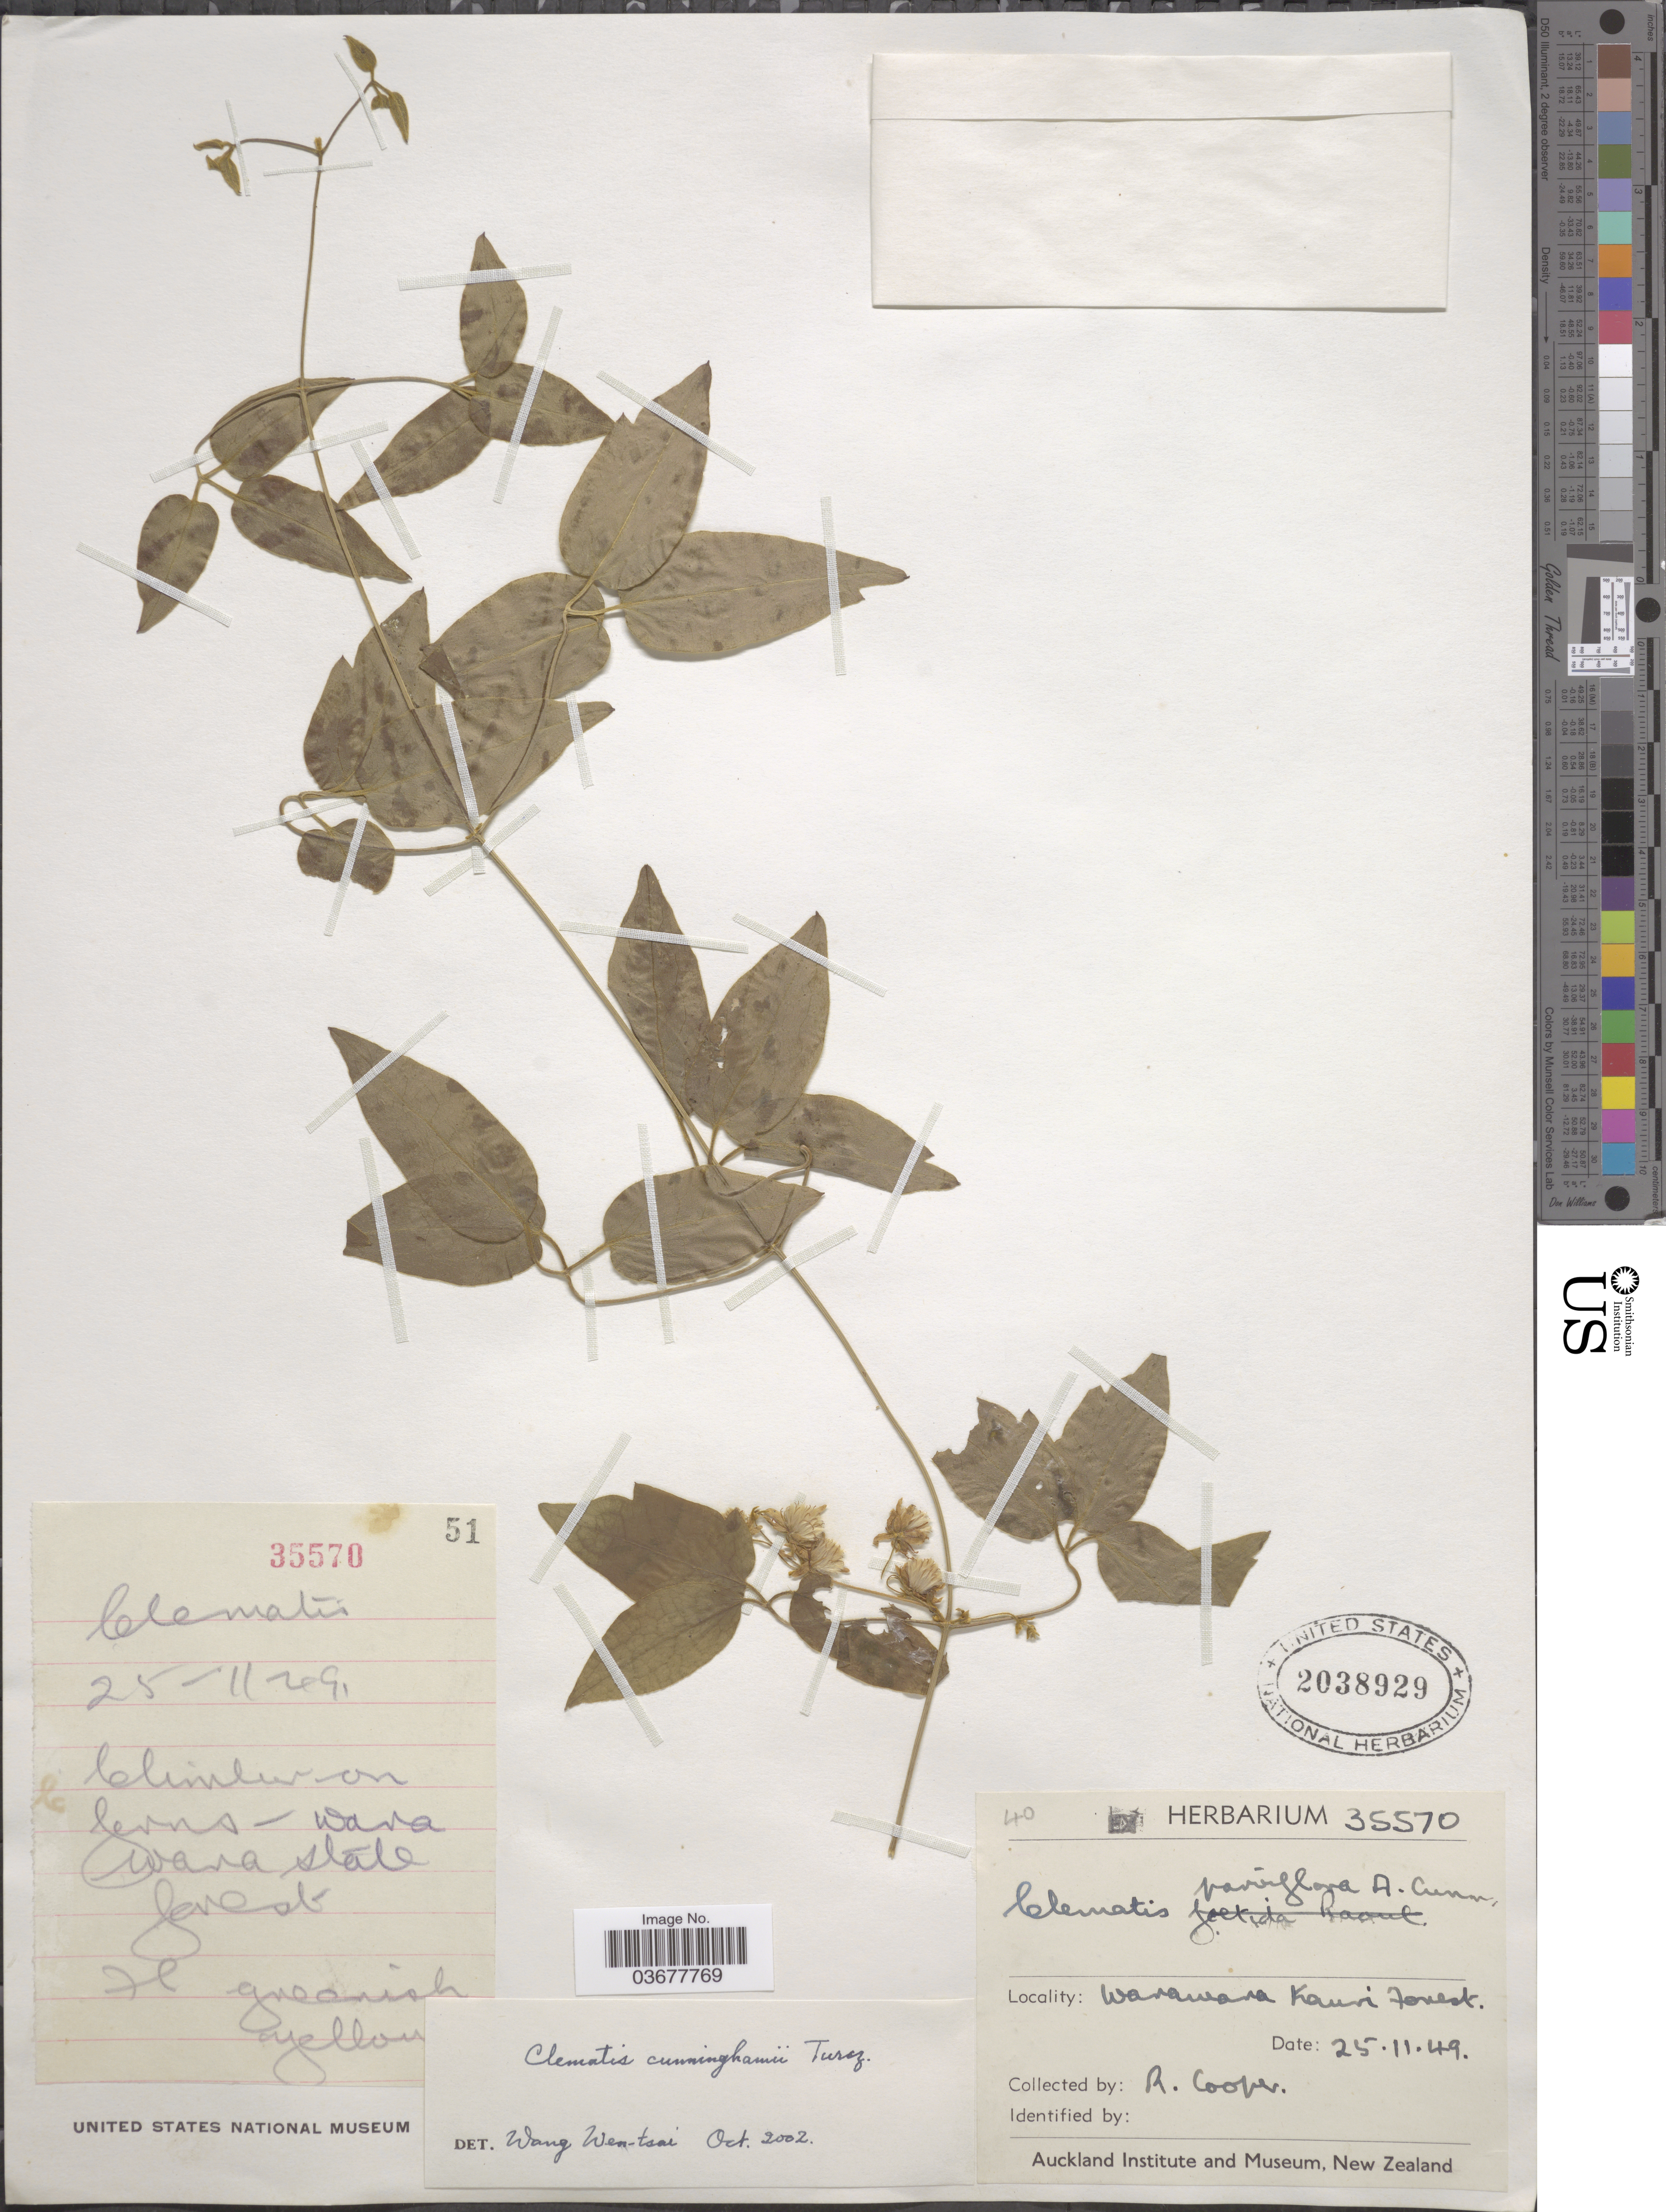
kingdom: Plantae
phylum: Tracheophyta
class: Magnoliopsida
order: Ranunculales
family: Ranunculaceae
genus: Clematis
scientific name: Clematis cunninghamii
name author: Turcz.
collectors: R. Cooper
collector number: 35570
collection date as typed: Transcribed d/m/y: 25/11/49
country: New Zealand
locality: Warawara Kauri forest.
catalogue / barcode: US 2038929